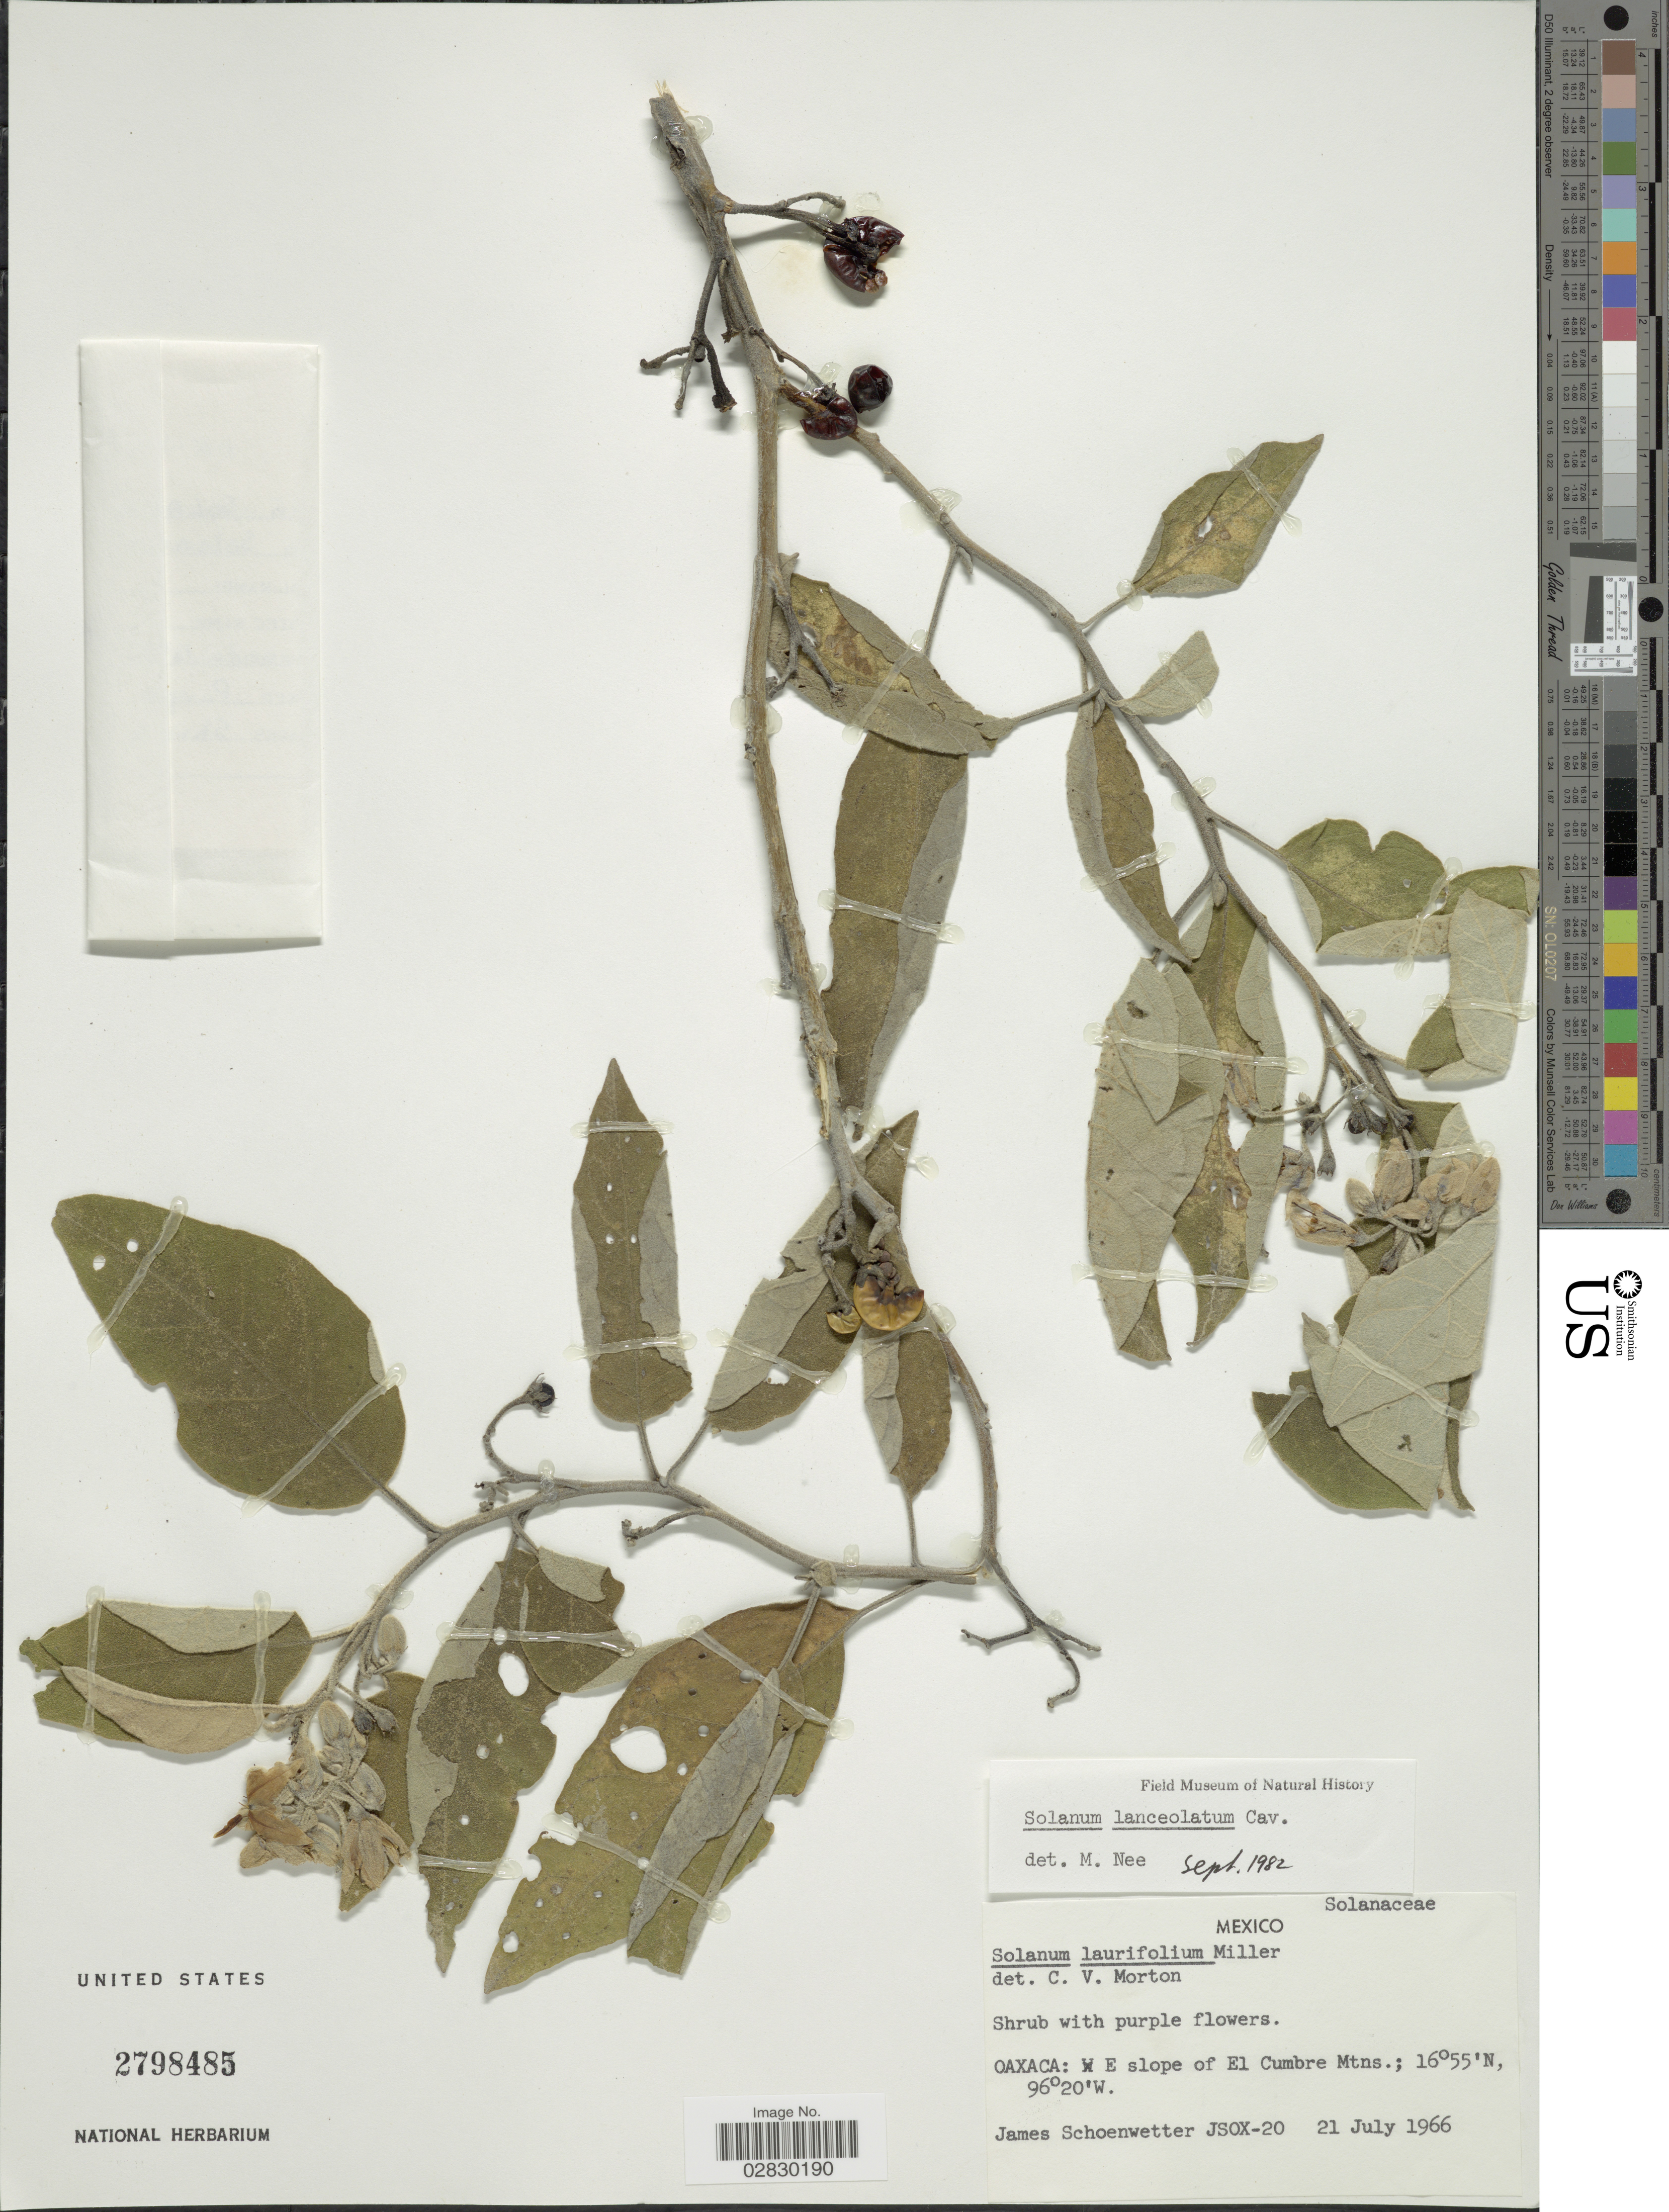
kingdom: Plantae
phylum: Tracheophyta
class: Magnoliopsida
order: Solanales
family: Solanaceae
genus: Solanum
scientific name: Solanum lanceolatum Berthault, nom. illeg.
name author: Berthault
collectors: J. Schoenwetter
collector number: JSOX-20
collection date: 1966-07-21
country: Mexico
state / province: Oaxaca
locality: W E slope of El Cumbre Mtns.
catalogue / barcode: US 2798485